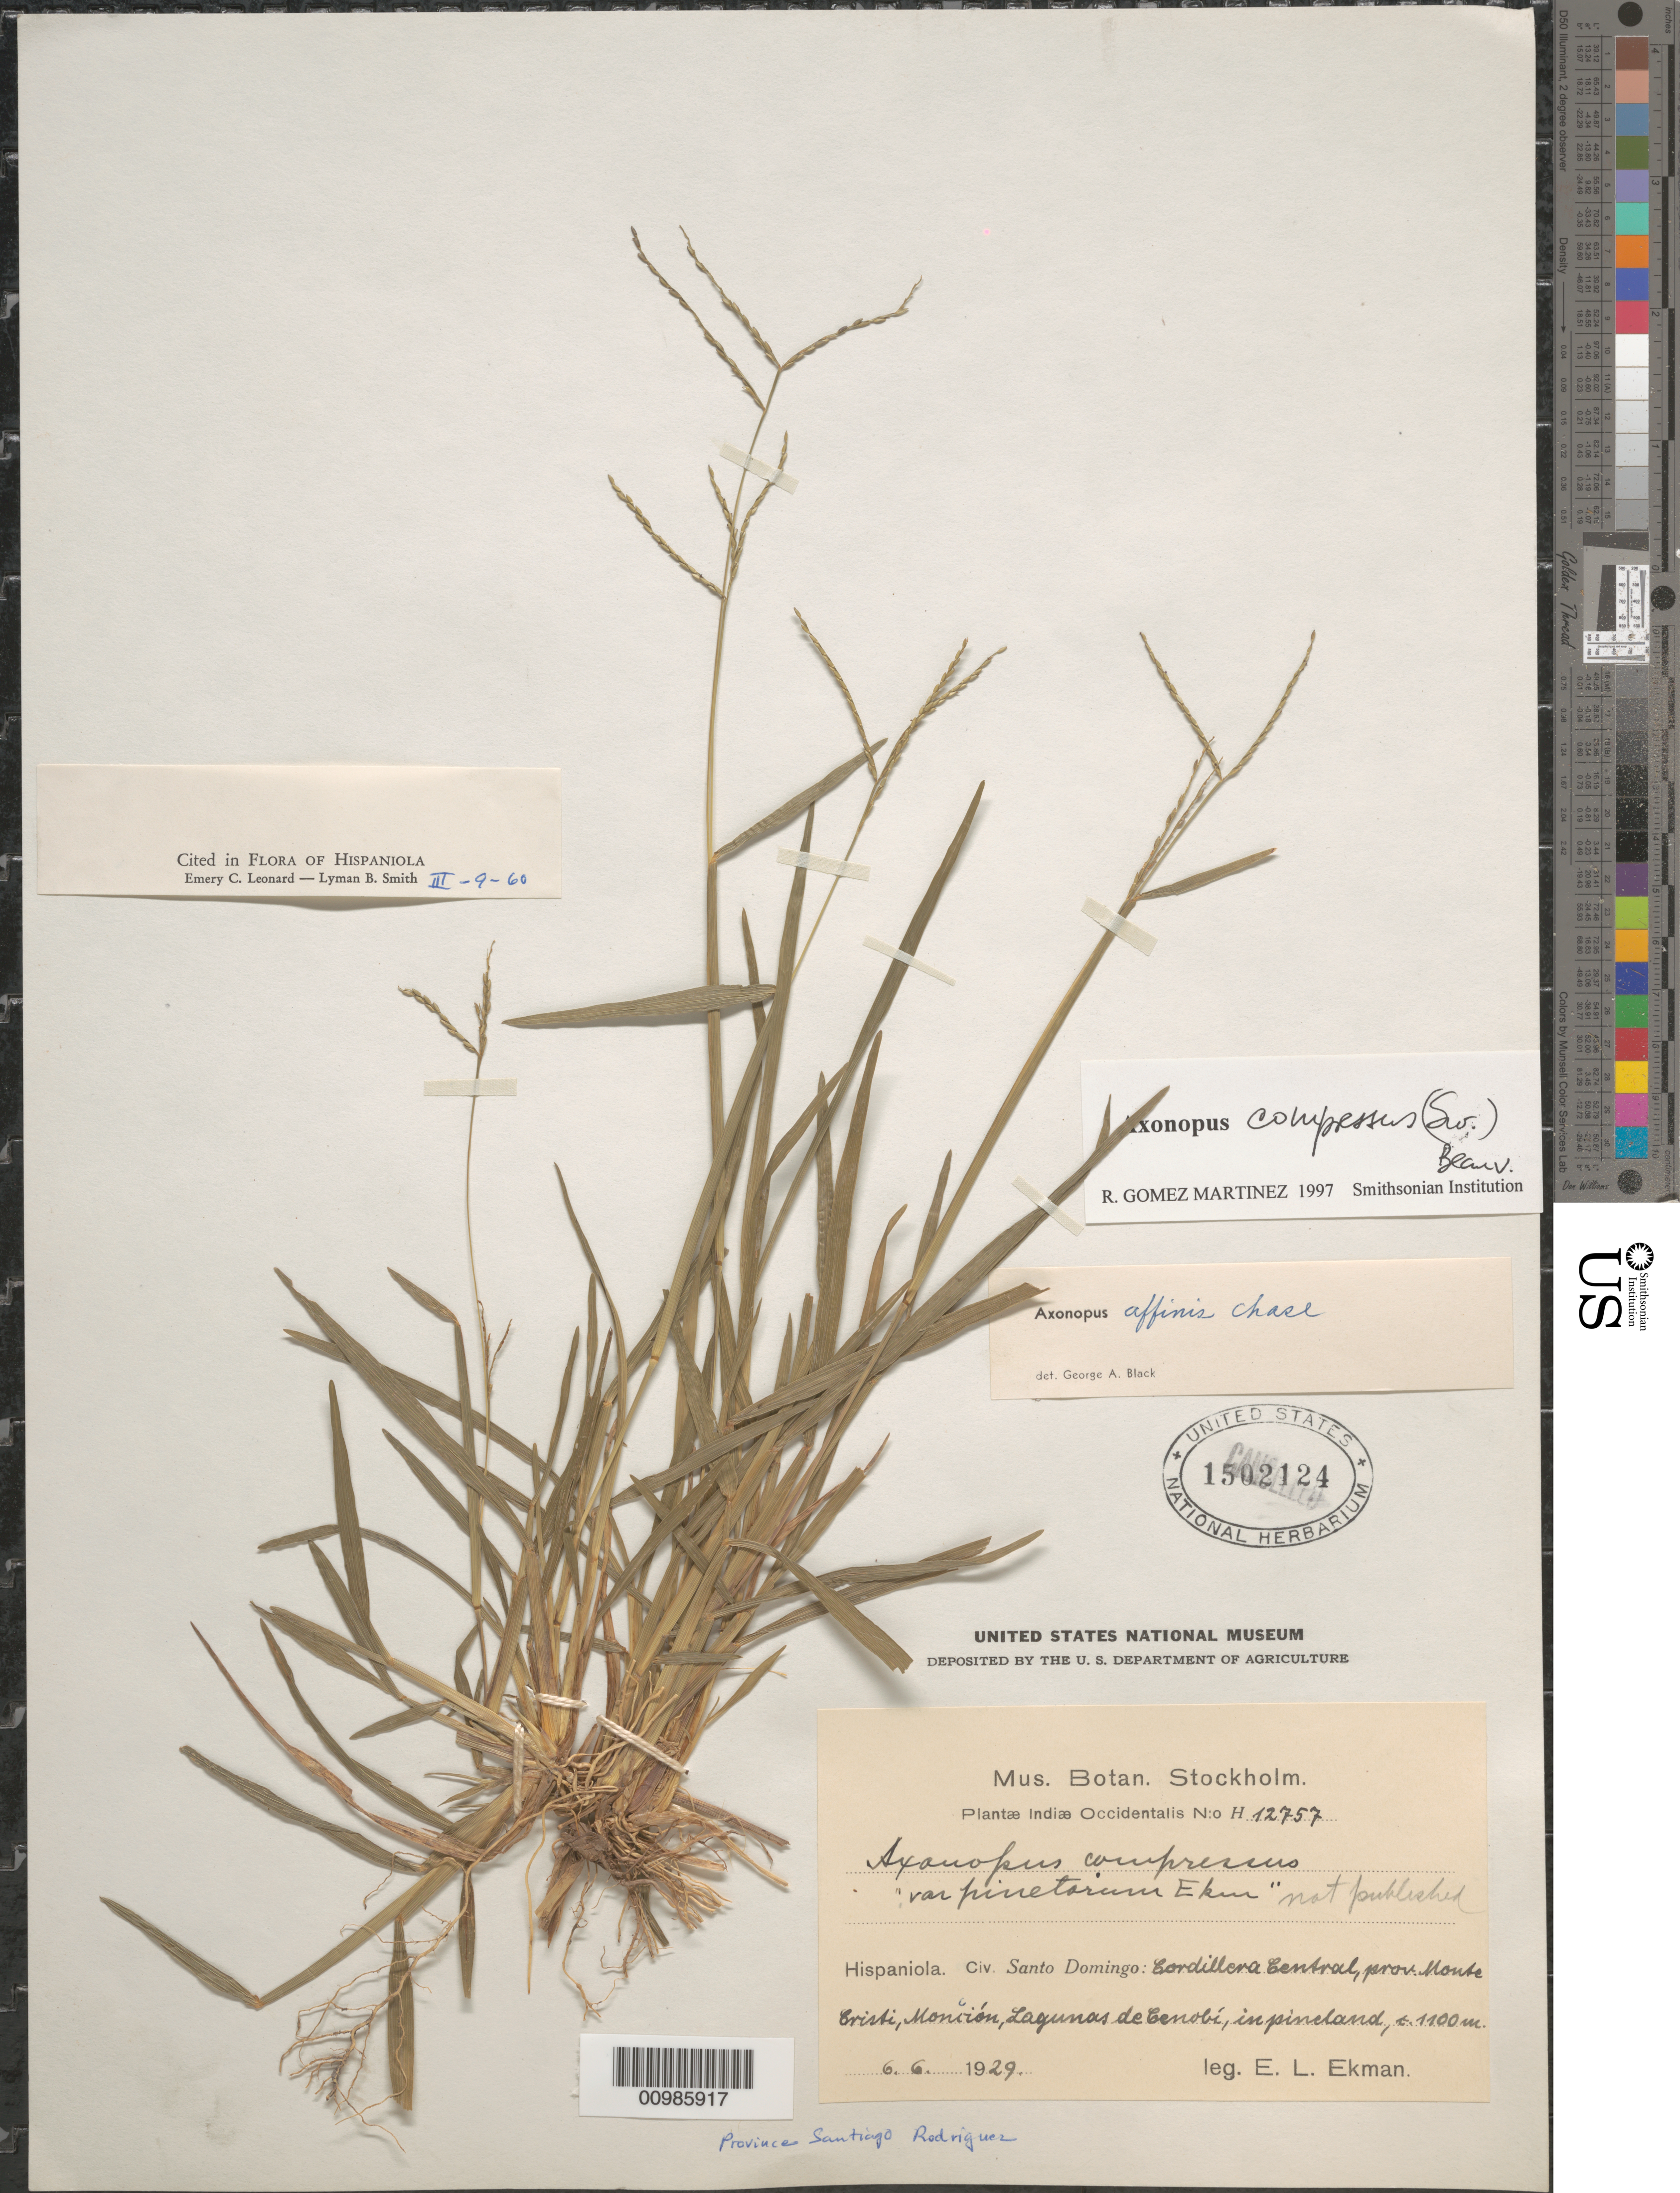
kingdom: Plantae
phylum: Tracheophyta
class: Liliopsida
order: Poales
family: Poaceae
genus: Axonopus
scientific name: Axonopus compressus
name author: (Sw.) P. Beauv.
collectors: E. L. Ekman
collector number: H 12757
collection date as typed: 06 Jun 1929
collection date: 1929-06-06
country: Dominican Republic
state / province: Santiago Rodríguez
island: Hispaniola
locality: Cordillera Central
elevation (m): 1100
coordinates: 0 N, 0 E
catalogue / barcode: US 1502124